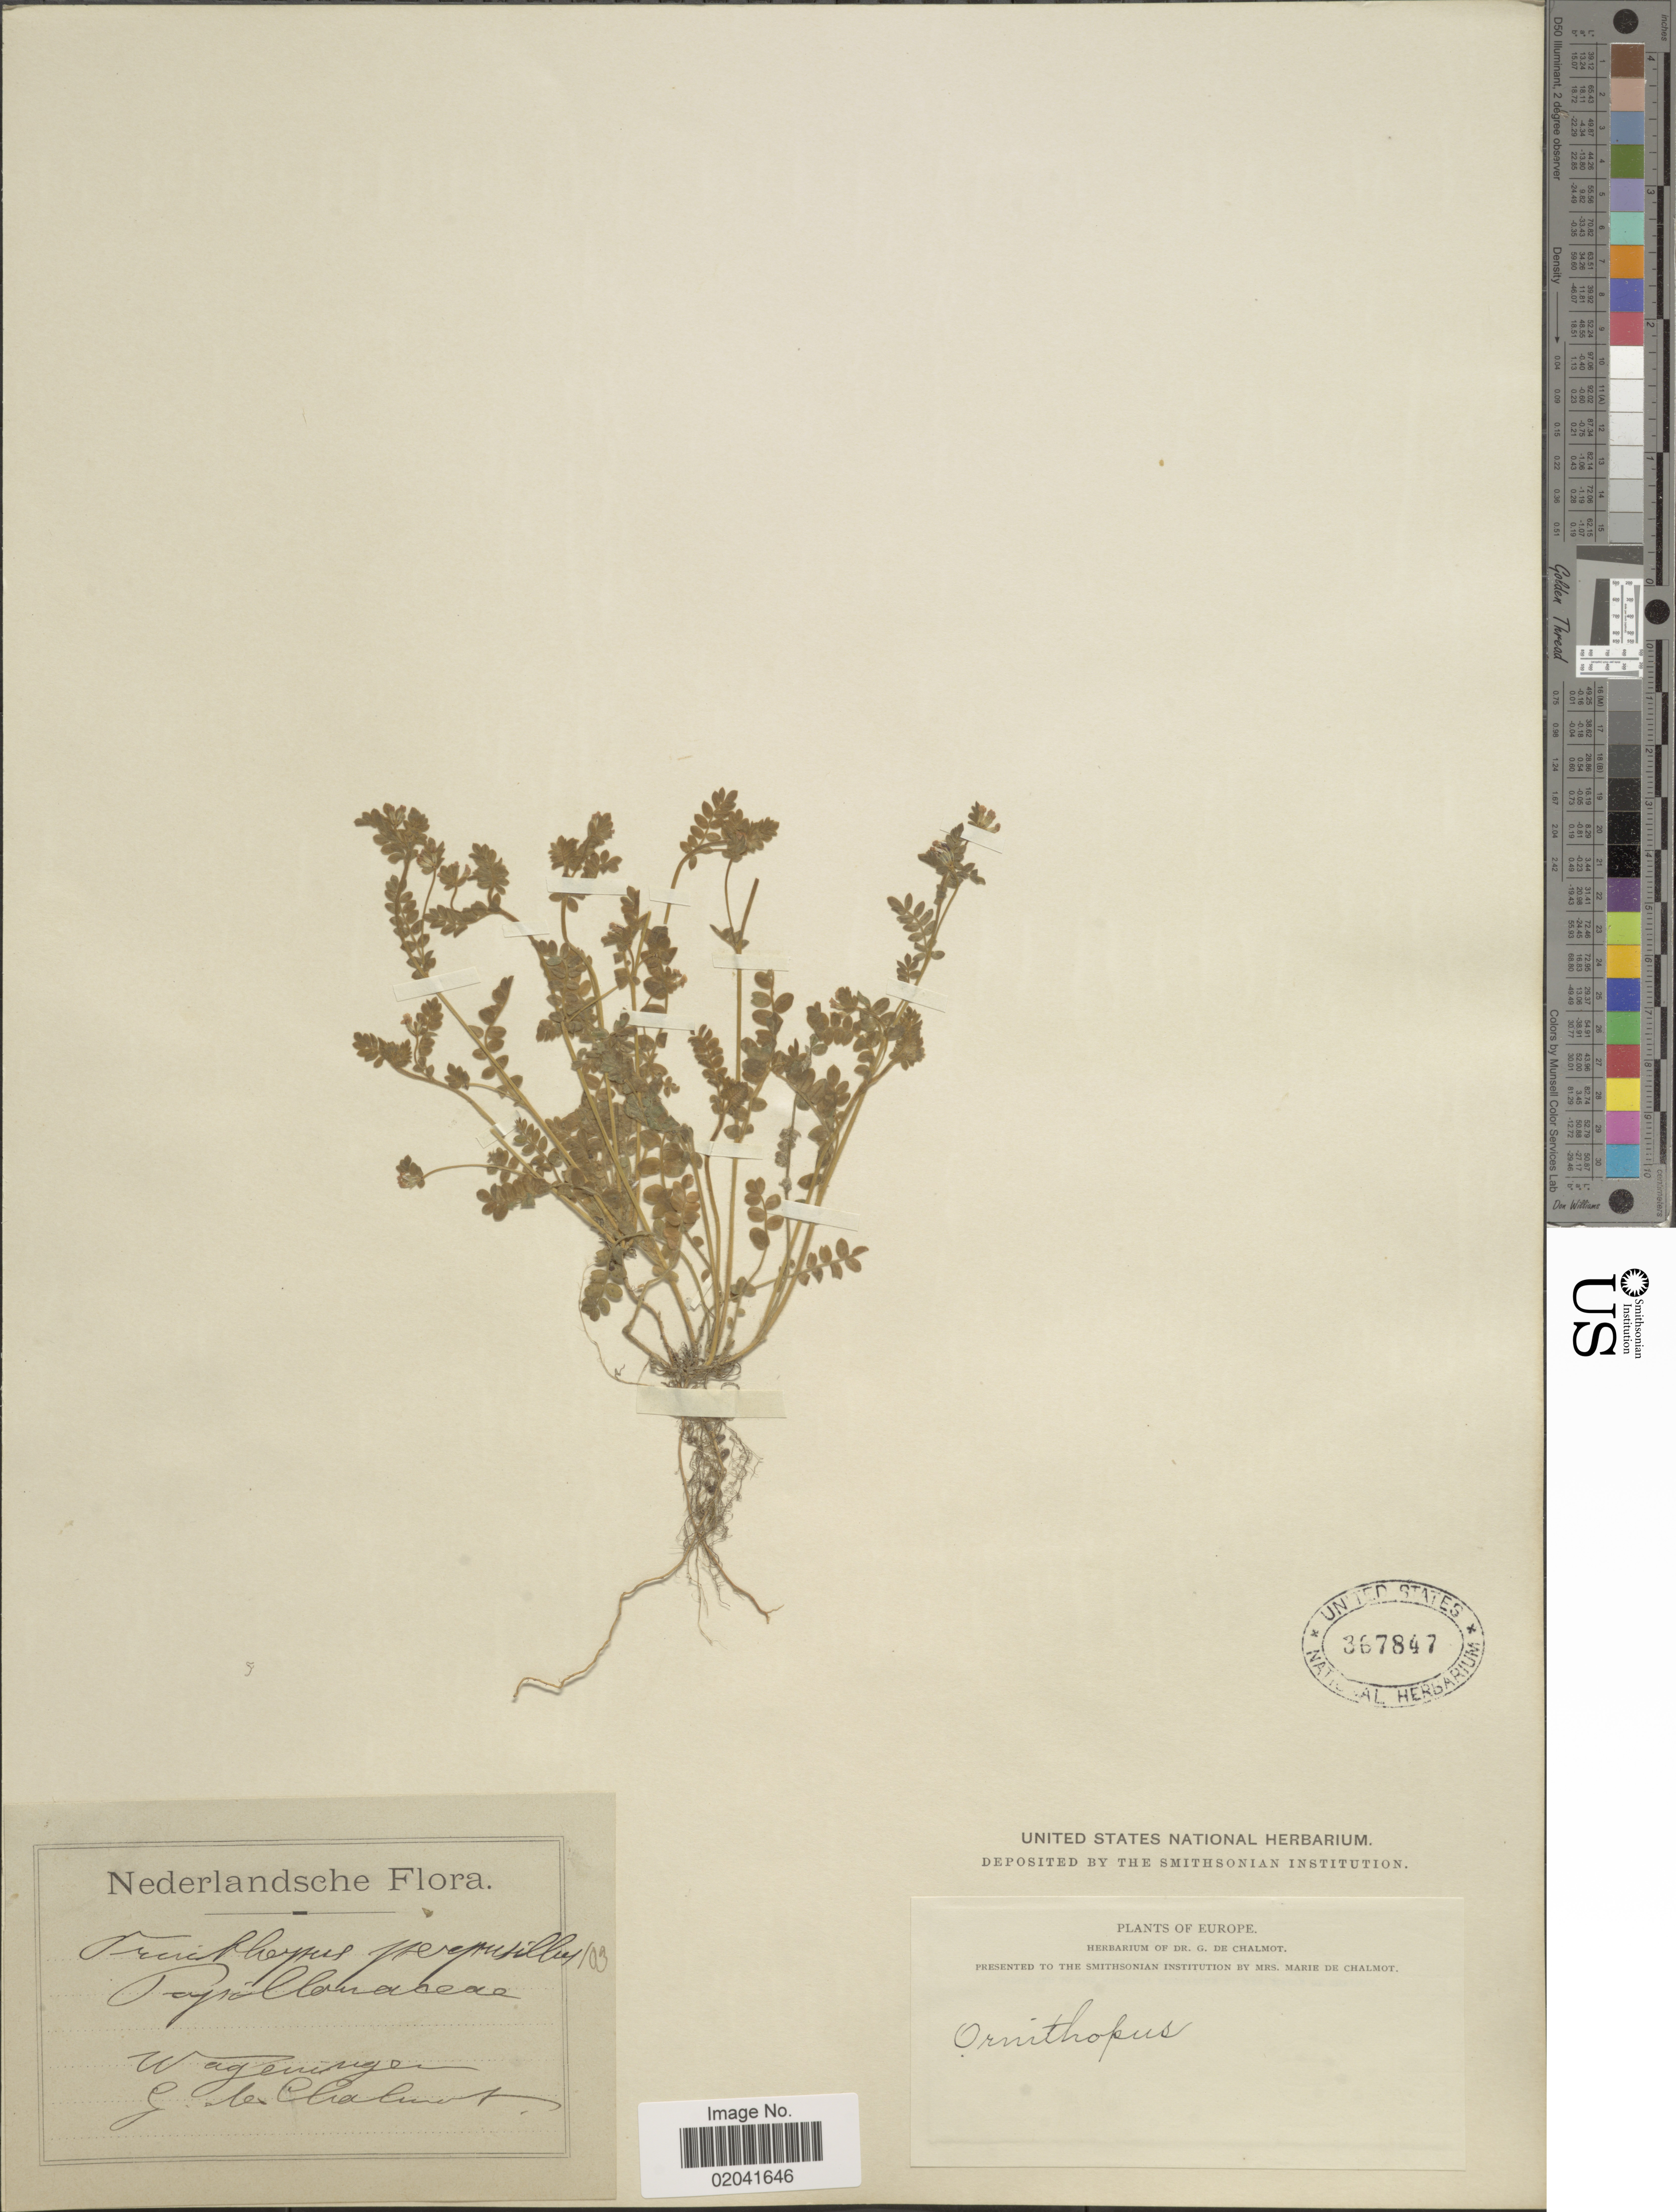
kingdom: Plantae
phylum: Tracheophyta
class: Magnoliopsida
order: Fabales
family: Fabaceae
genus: Ornithopus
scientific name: Ornithopus perpusillus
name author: L.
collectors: G. de Chalmot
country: Netherlands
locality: Nederlandsche, Wageningen.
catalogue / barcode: US 367847